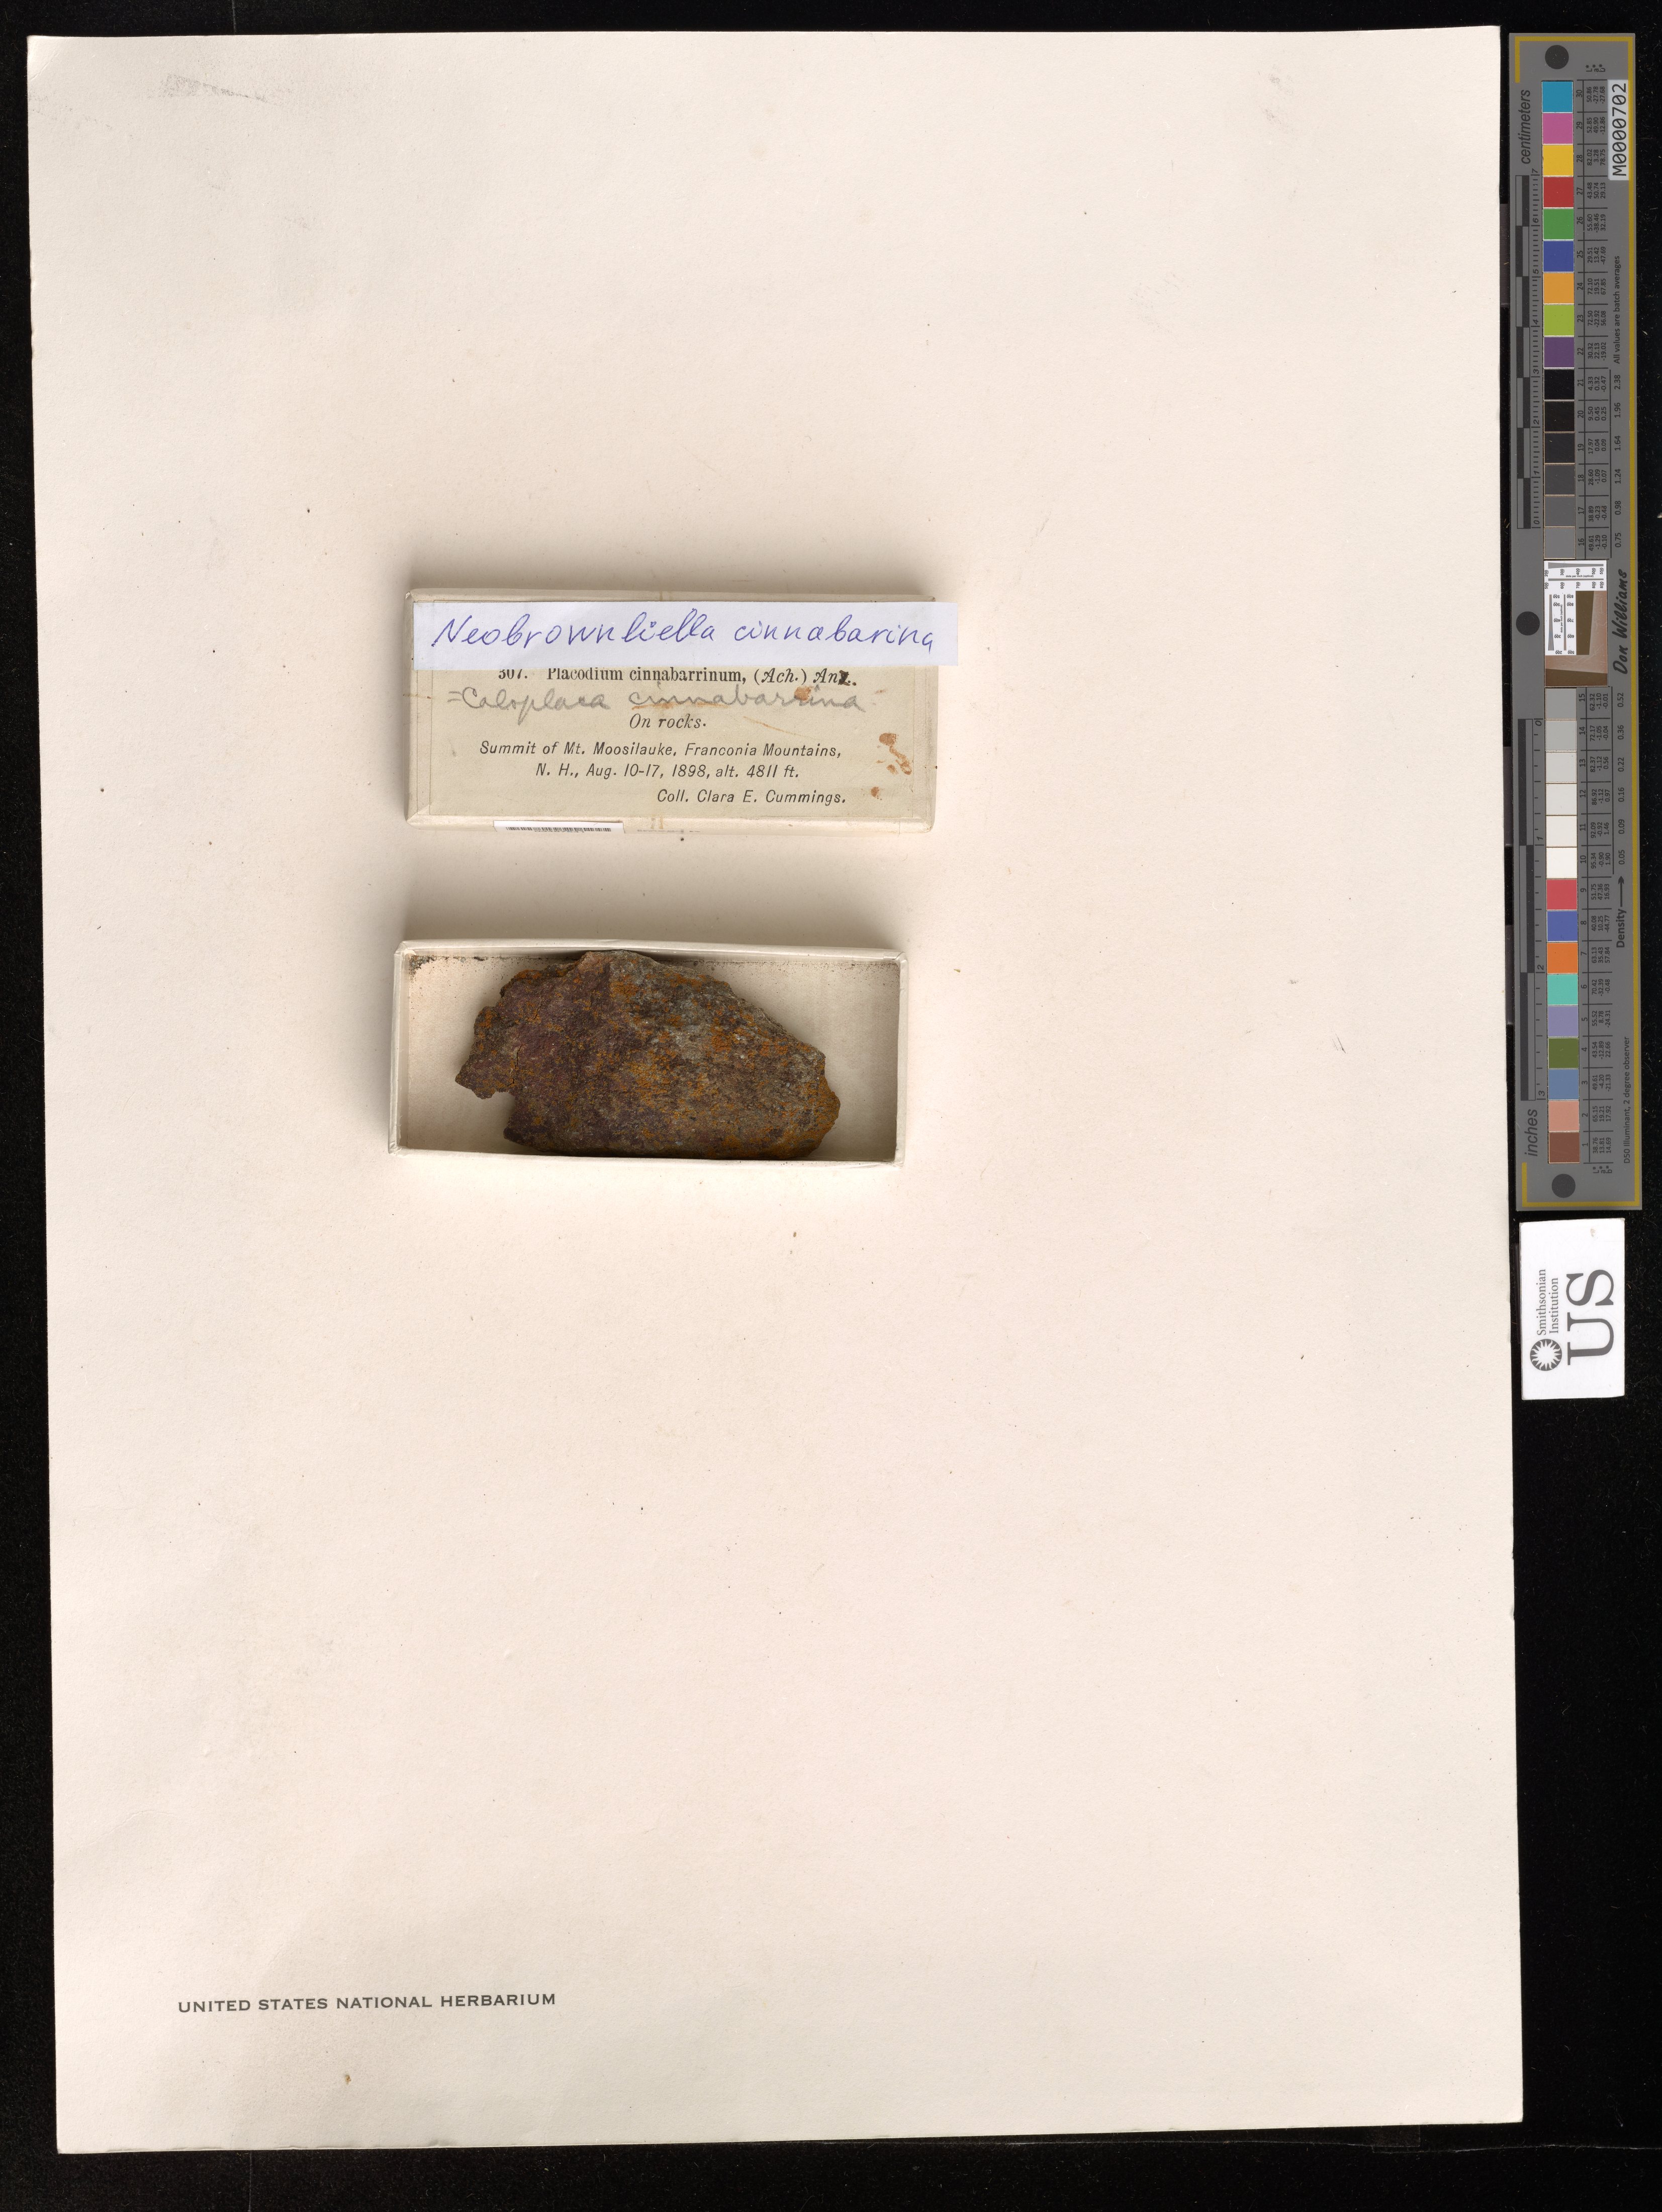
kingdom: Fungi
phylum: Ascomycota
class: Lecanoromycetes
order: Teloschistales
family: Teloschistaceae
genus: Neobrownliella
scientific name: Neobrownliella cinnabarina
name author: (Ach.) S.Y. Kondr. et al.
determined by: Lichen Identifications Updating Project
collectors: C. Cummings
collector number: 397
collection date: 1898-08-10/1989-08-17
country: United States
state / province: New Hampshire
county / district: Grafton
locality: Mt. Moosilauke, Franconia Mtns.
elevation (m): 1466